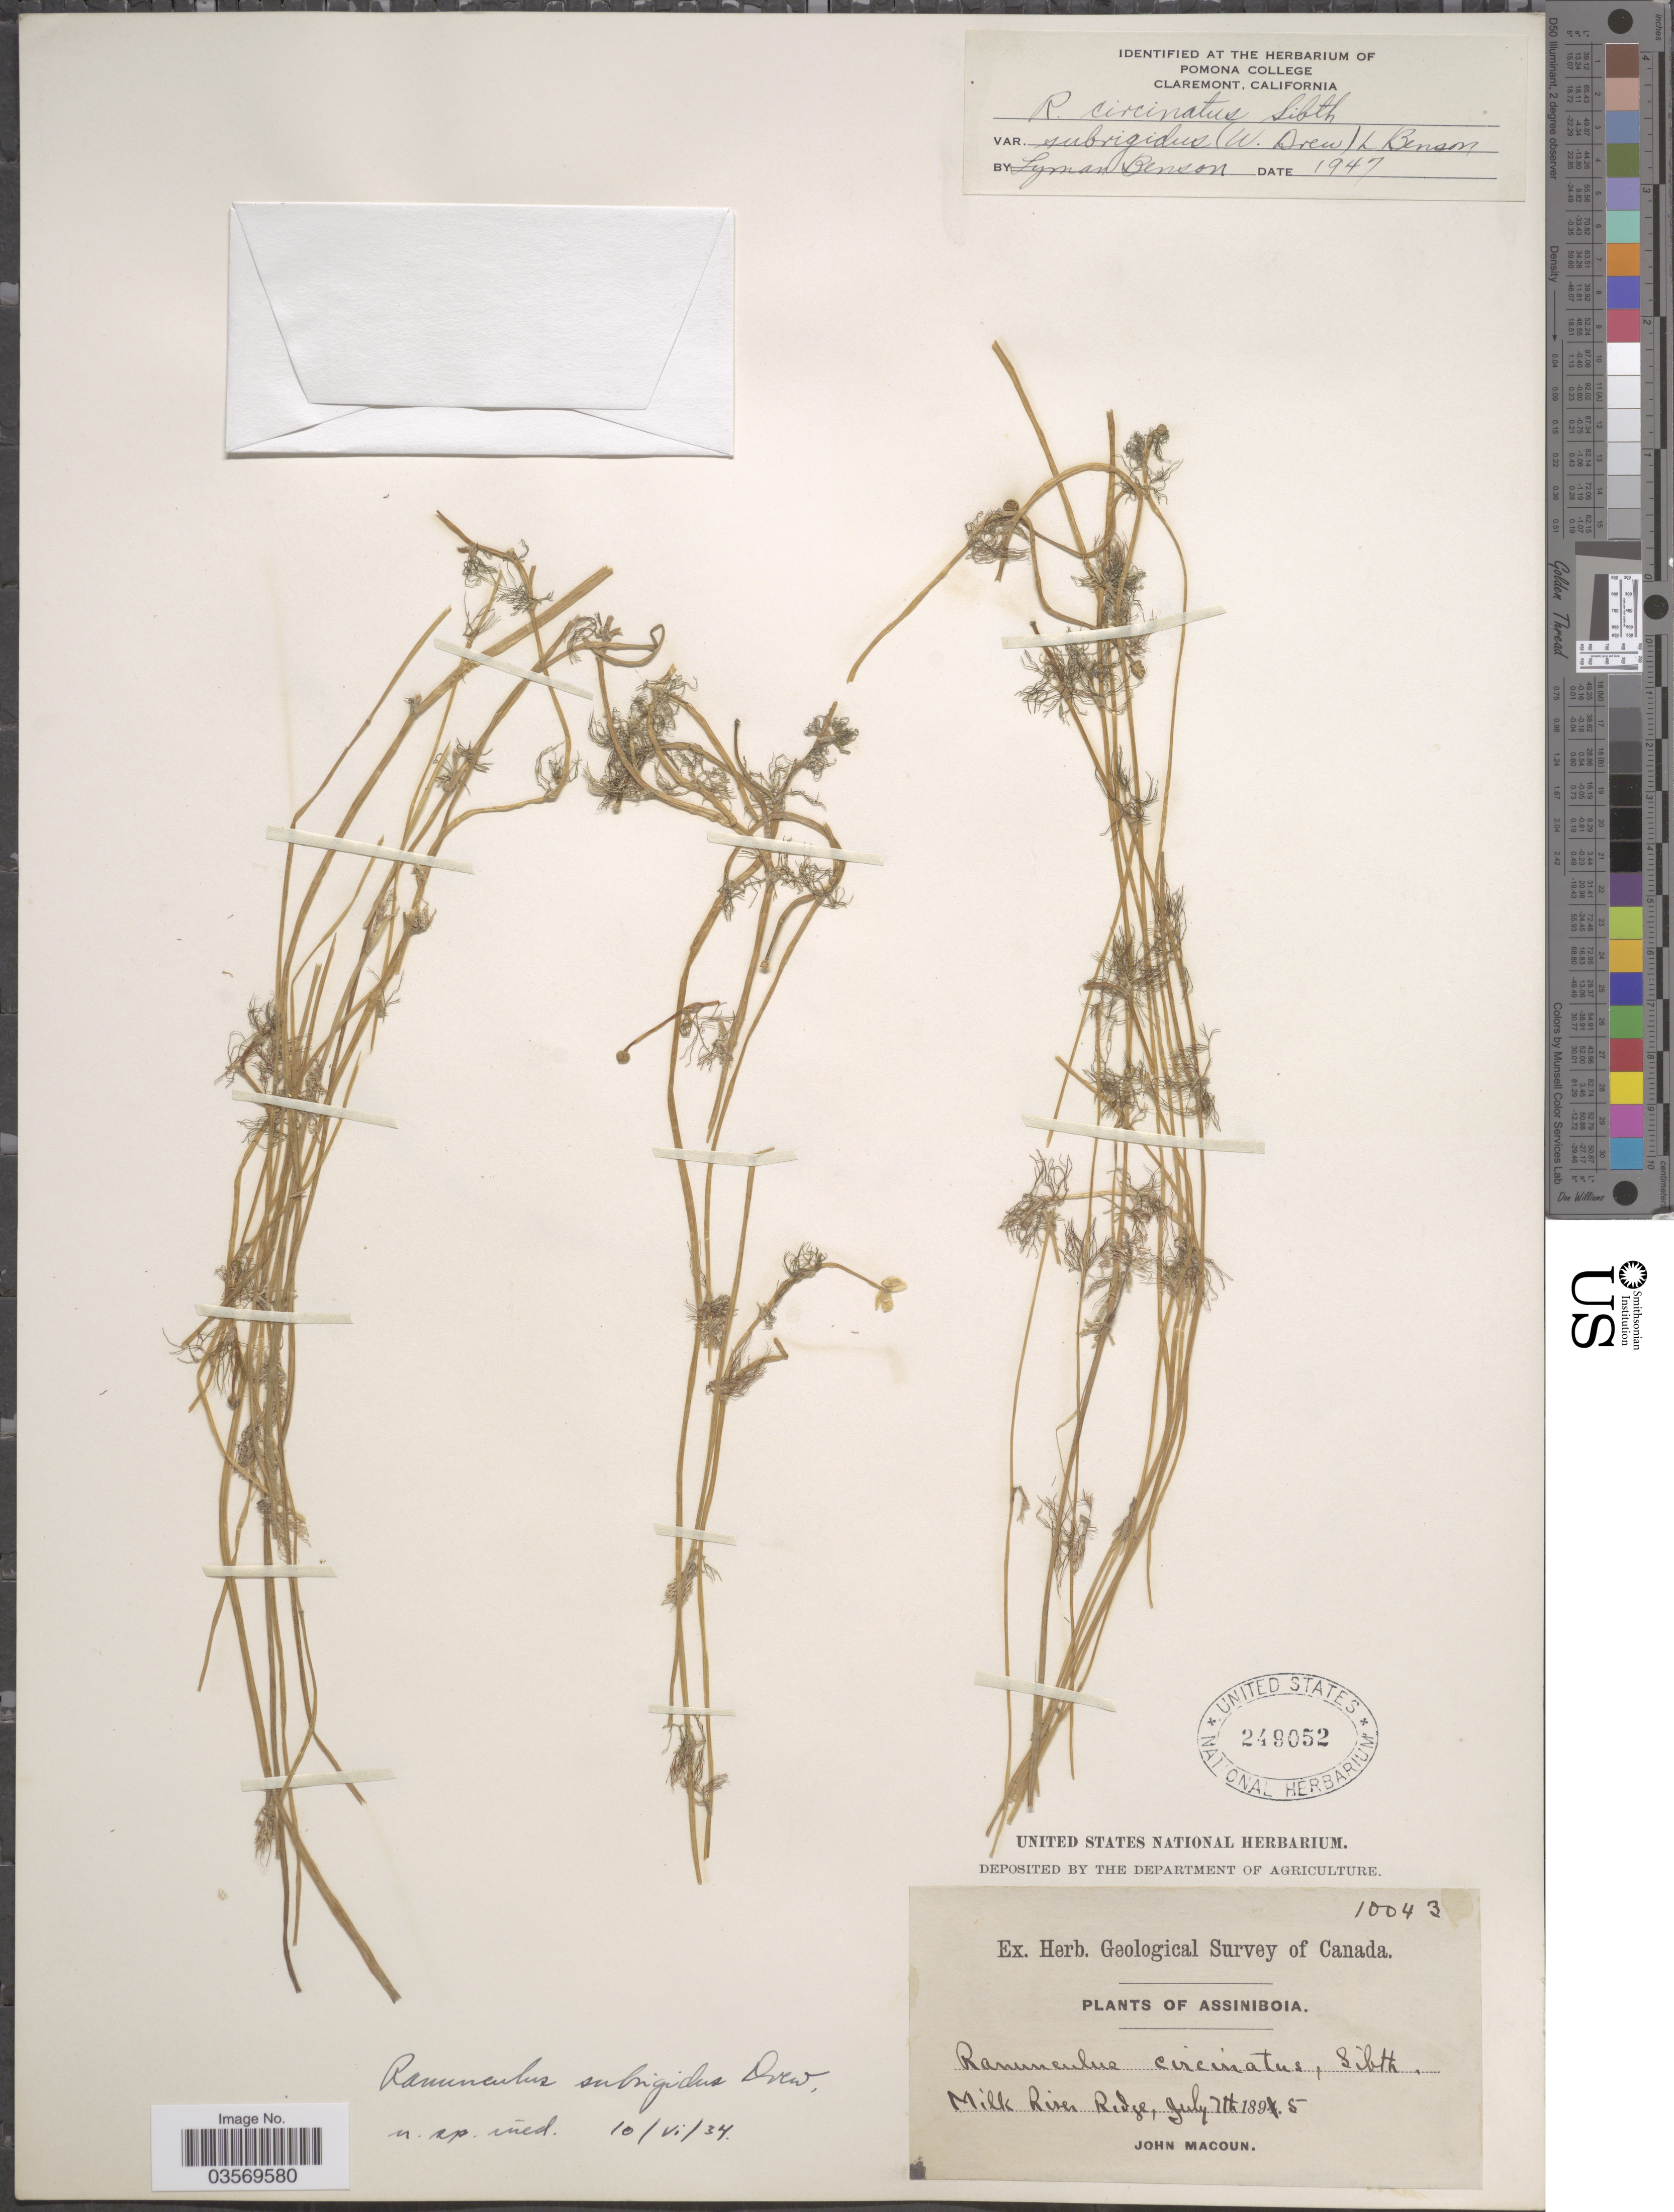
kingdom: Plantae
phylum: Tracheophyta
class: Magnoliopsida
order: Ranunculales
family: Ranunculaceae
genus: Ranunculus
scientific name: Ranunculus subrigidus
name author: W.B. Drew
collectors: J. Macoun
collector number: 10043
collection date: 1895-07-07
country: Canada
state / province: Saskatchewan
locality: Assiniboia. Milk River Ridge.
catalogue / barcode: US 249052